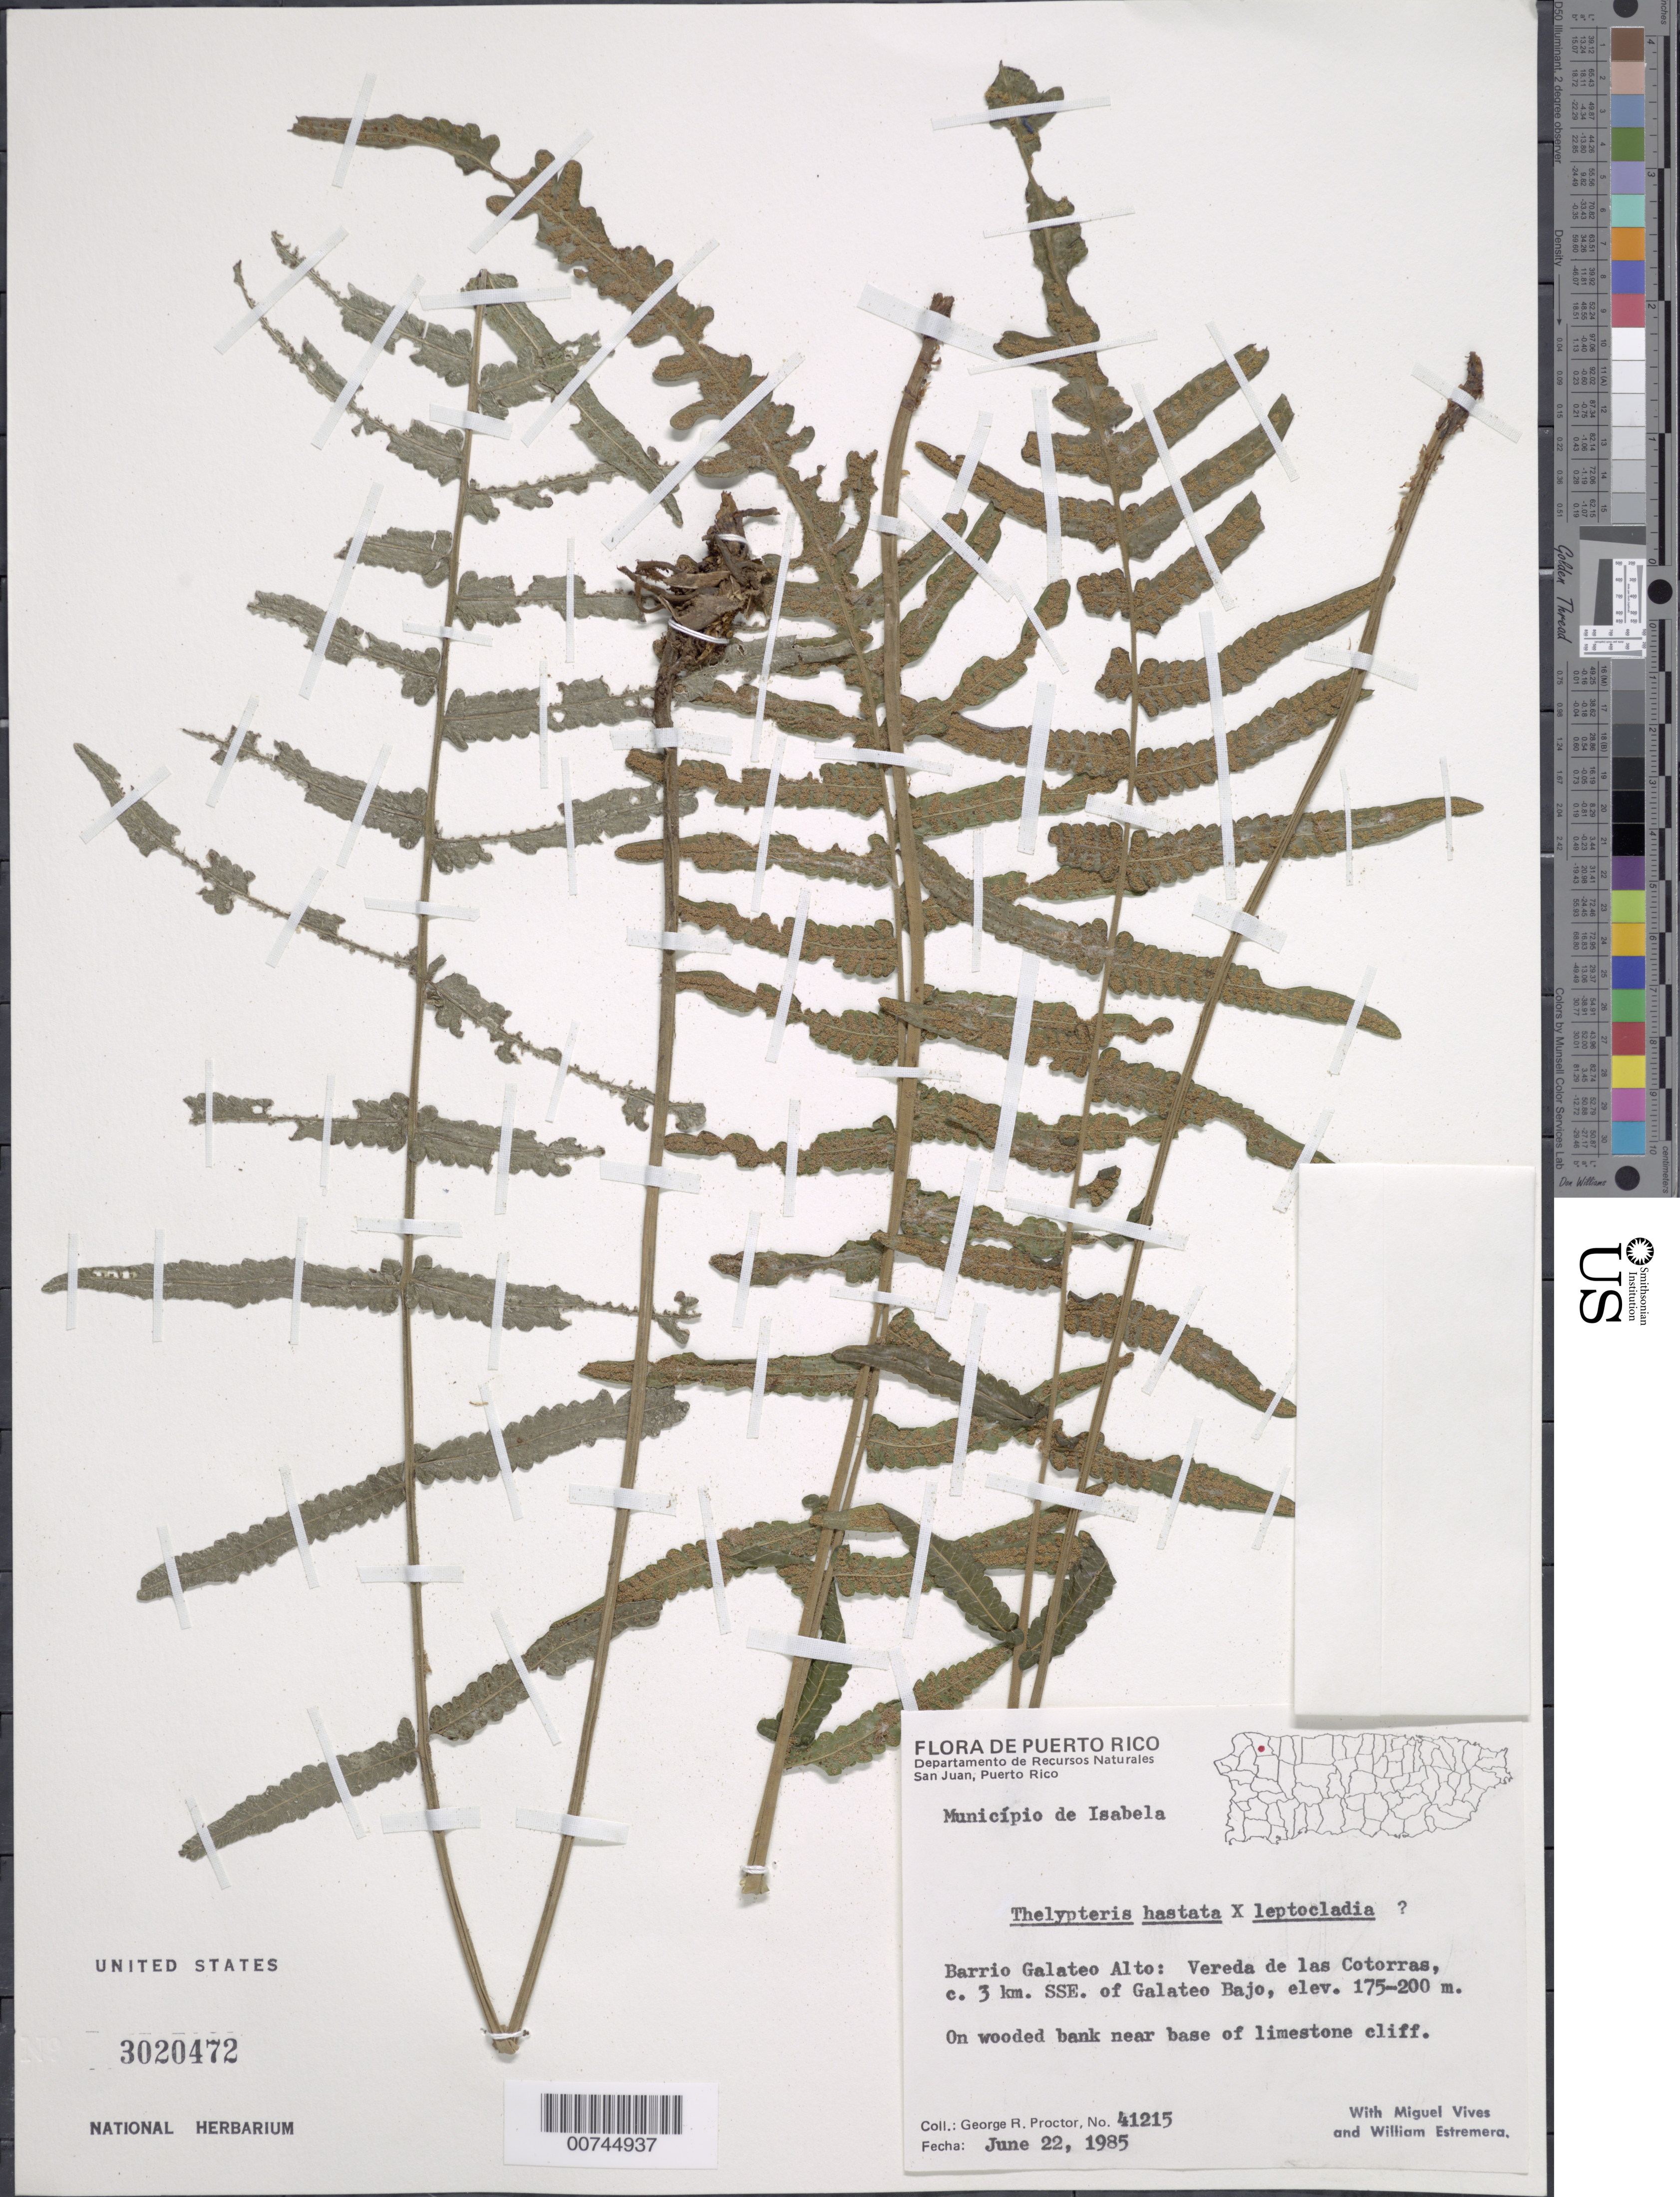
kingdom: Plantae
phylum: Tracheophyta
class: Polypodiopsida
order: Polypodiales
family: Thelypteridaceae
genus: Goniopteris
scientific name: Goniopteris hastata (Fée) comb. nov., ined 2015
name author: (Fée)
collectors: G. R. Proctor, M. Vives & W. Estremera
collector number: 41215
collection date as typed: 22 Jun 1985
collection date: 1985-06-22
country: Puerto Rico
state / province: Isabela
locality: Barrio Galateo Alto: Vereda de las Cotorras, c. 3 km SSE of Galateo Bajo. Municipio de Isabela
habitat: On wooded bank near of limestone cliff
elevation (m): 175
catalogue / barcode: US 3020472